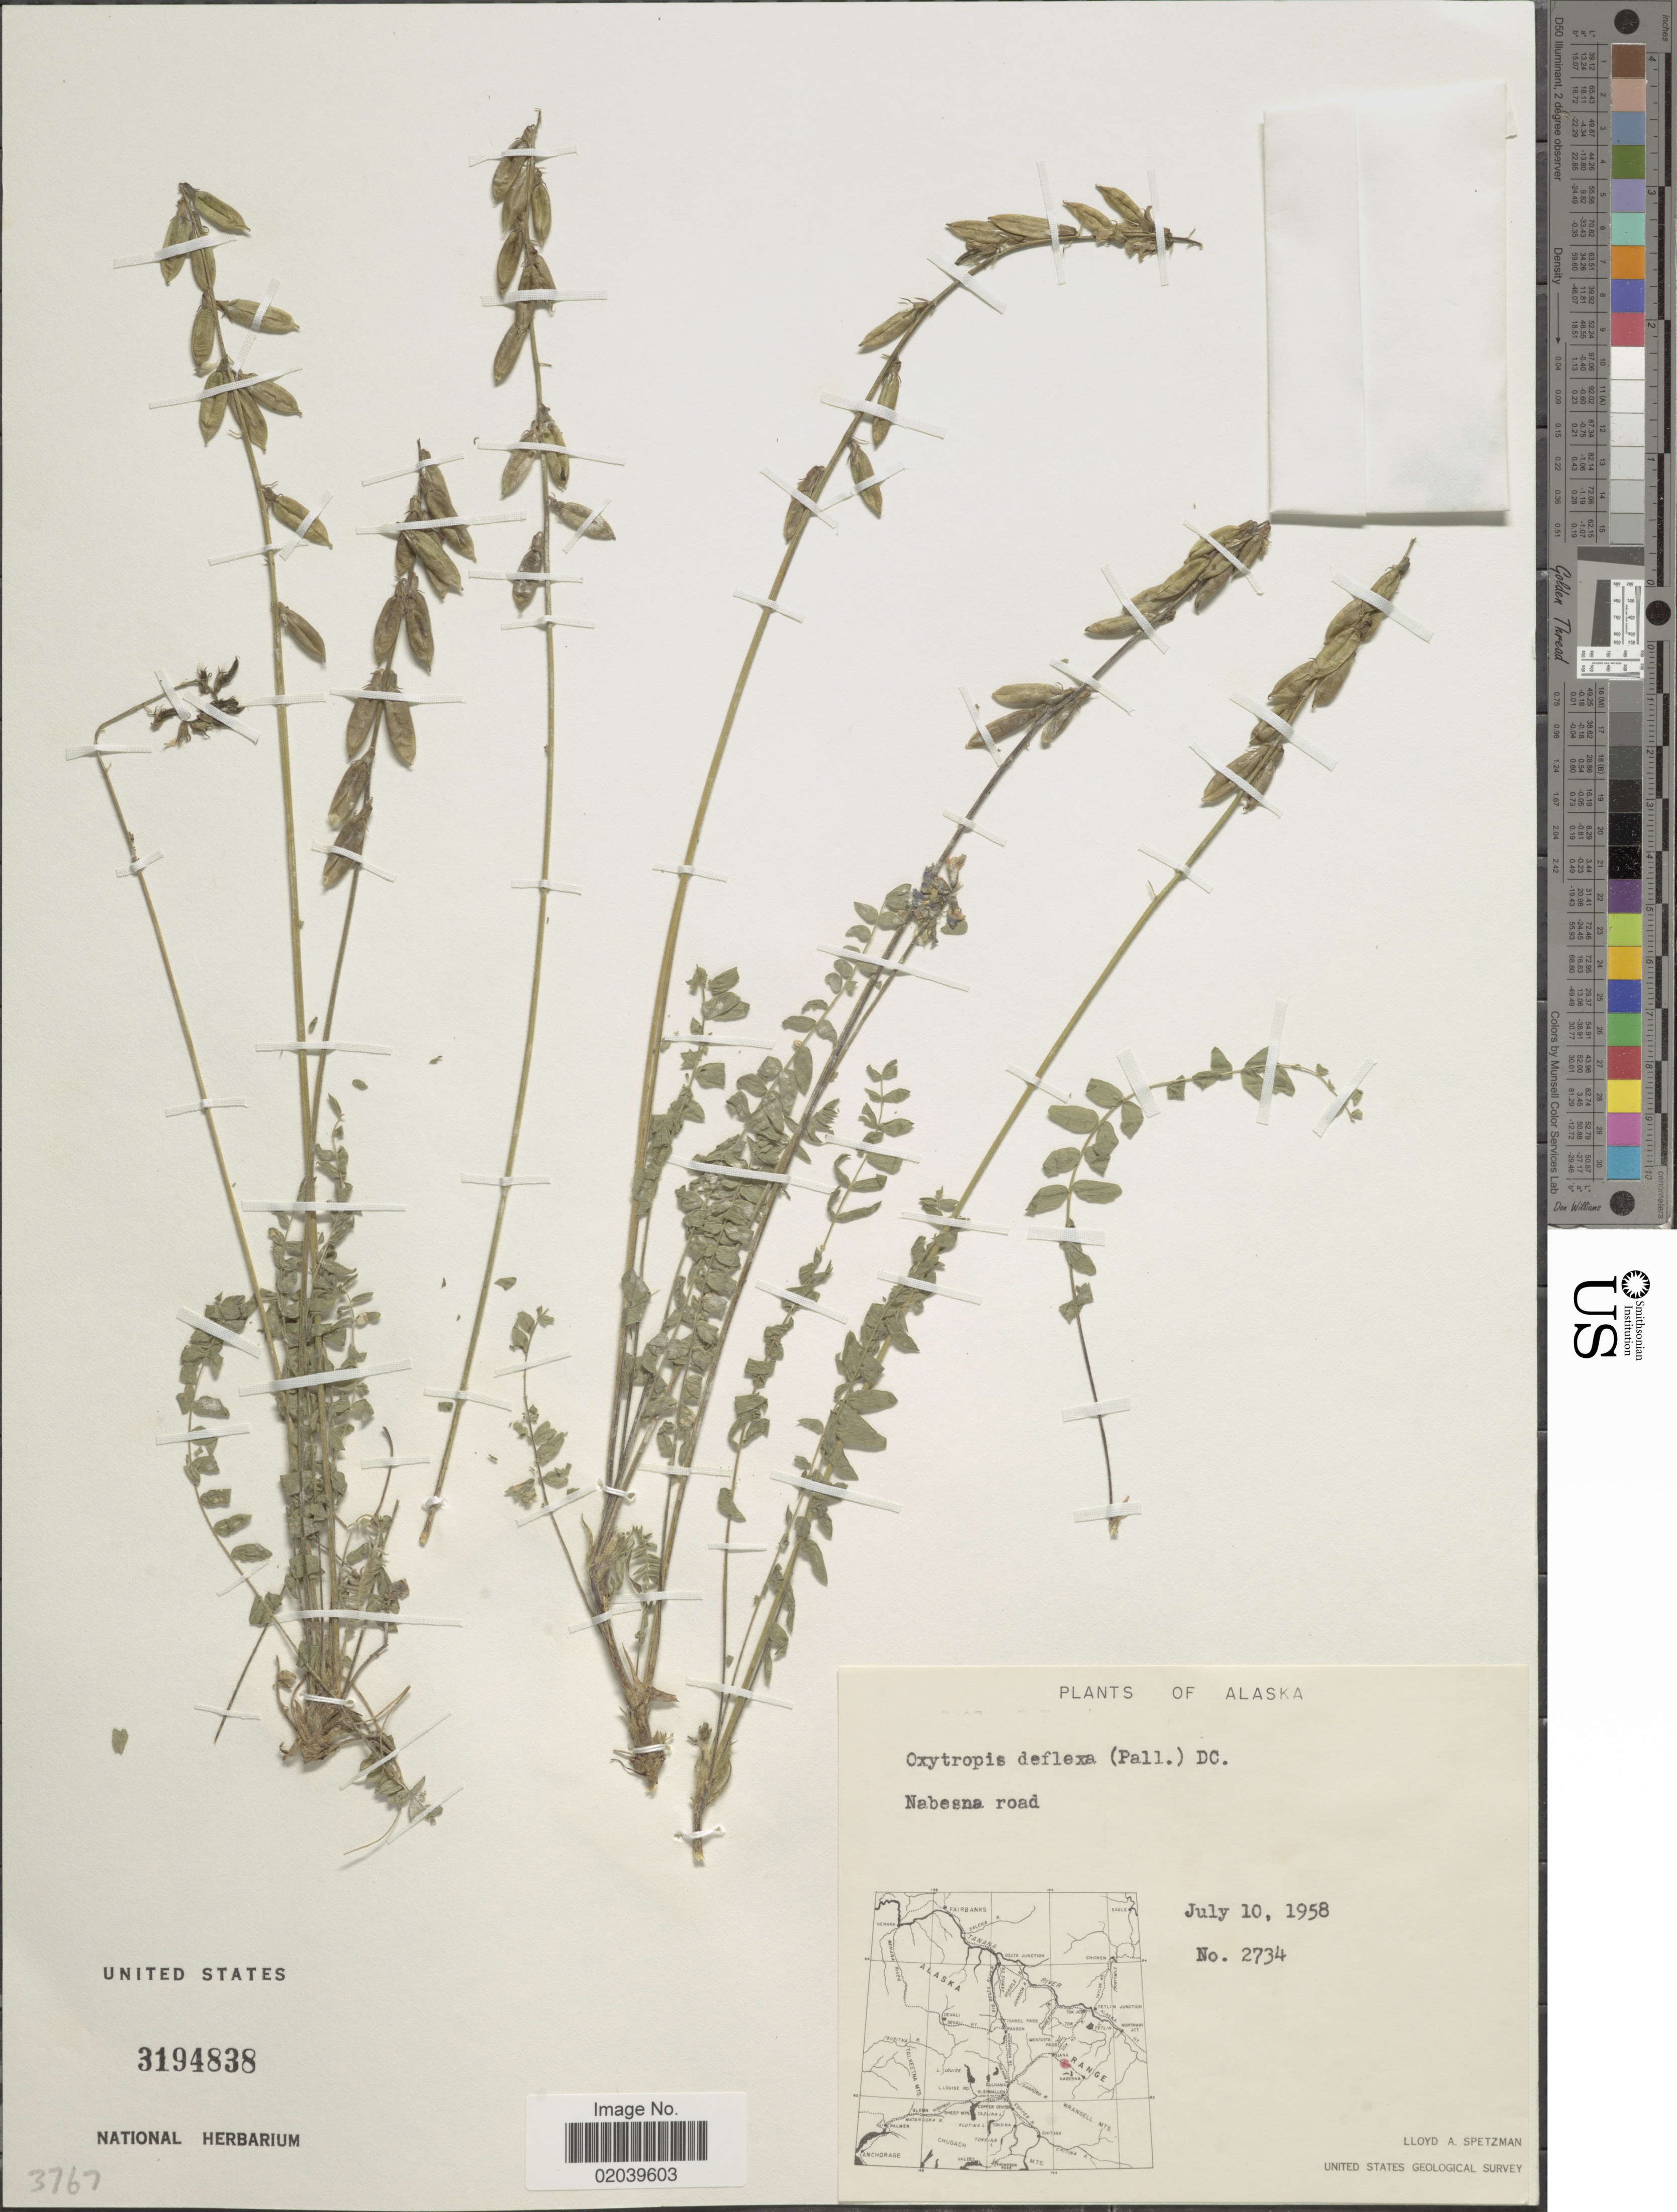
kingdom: Plantae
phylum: Tracheophyta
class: Magnoliopsida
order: Fabales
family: Fabaceae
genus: Oxytropis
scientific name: Oxytropis deflexa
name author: (Pall.) DC.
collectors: L. Spetzman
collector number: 2734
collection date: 1958-07-10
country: United States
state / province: Alaska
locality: Nabesna road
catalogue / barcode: US 3194838